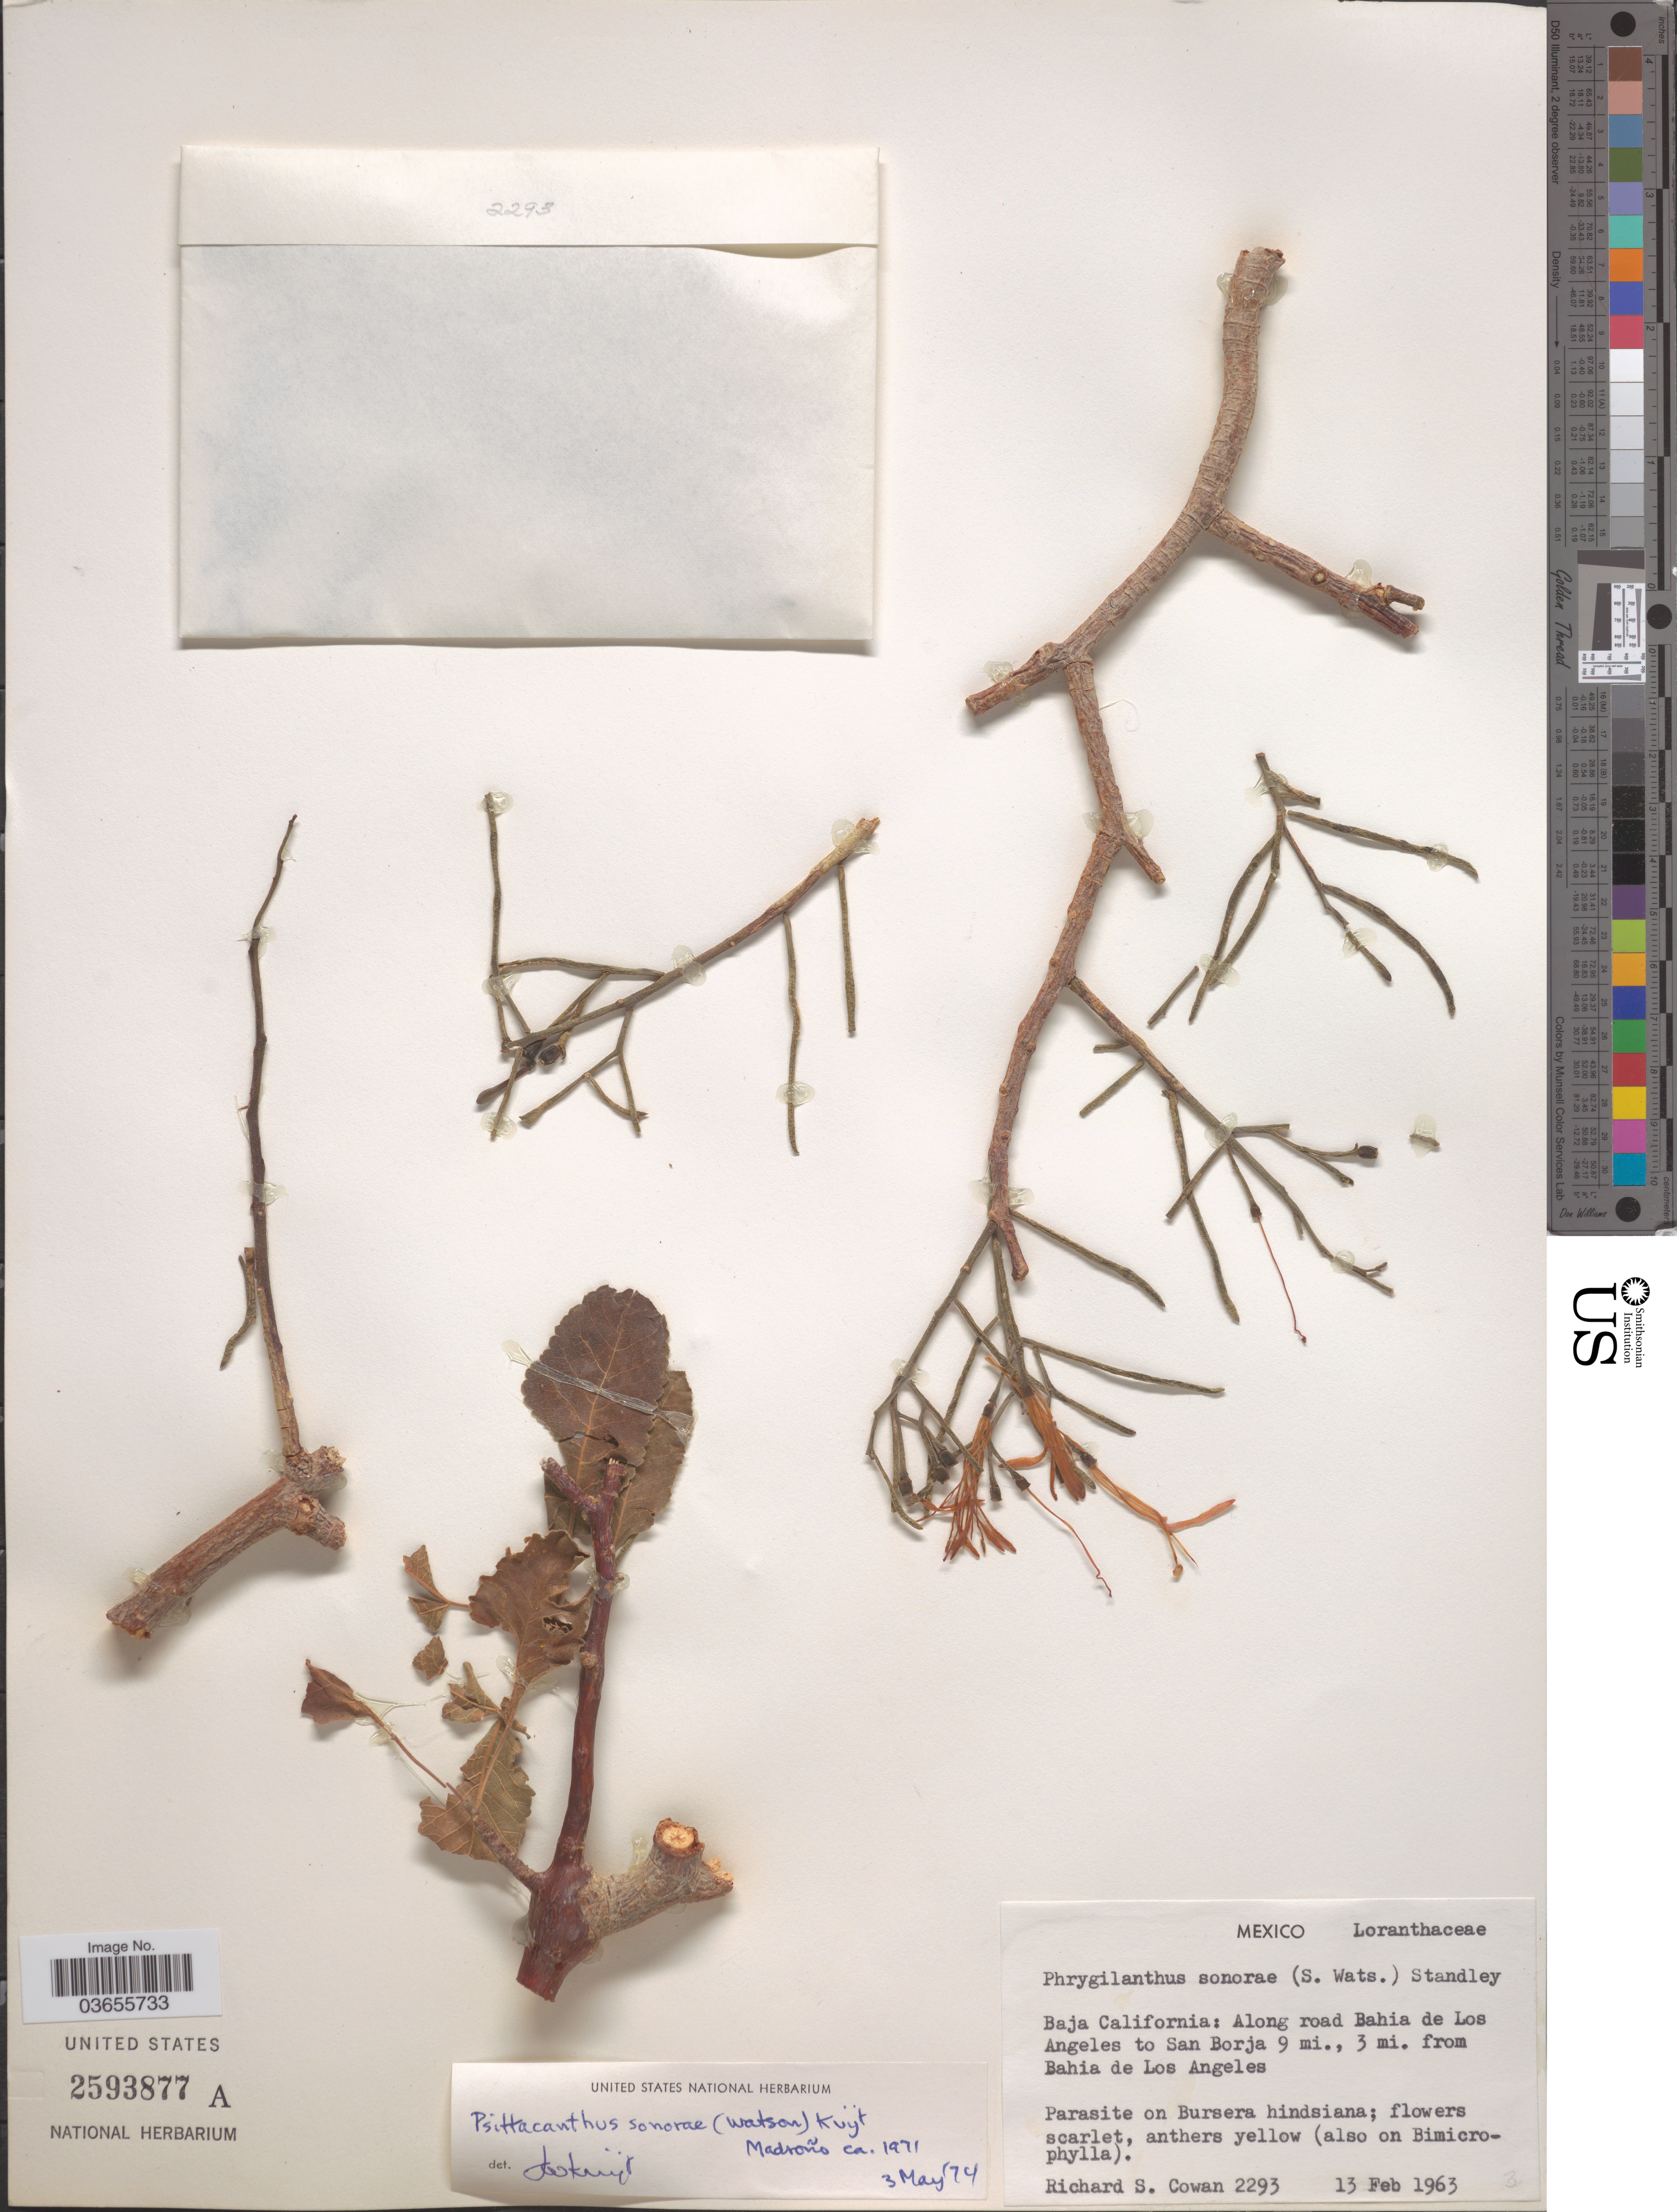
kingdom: Plantae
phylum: Tracheophyta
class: Magnoliopsida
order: Santalales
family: Loranthaceae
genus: Psittacanthus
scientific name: Psittacanthus sonorae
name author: (S. Watson) Kuijt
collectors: R. S. Cowan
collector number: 2293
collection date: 1963-02-13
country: Mexico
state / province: Baja California Norte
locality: Along road Bahia de Los Angeles to San Borja 9 mi., 3 mi. from Bahia de Los Angeles.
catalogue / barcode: US 2593877A